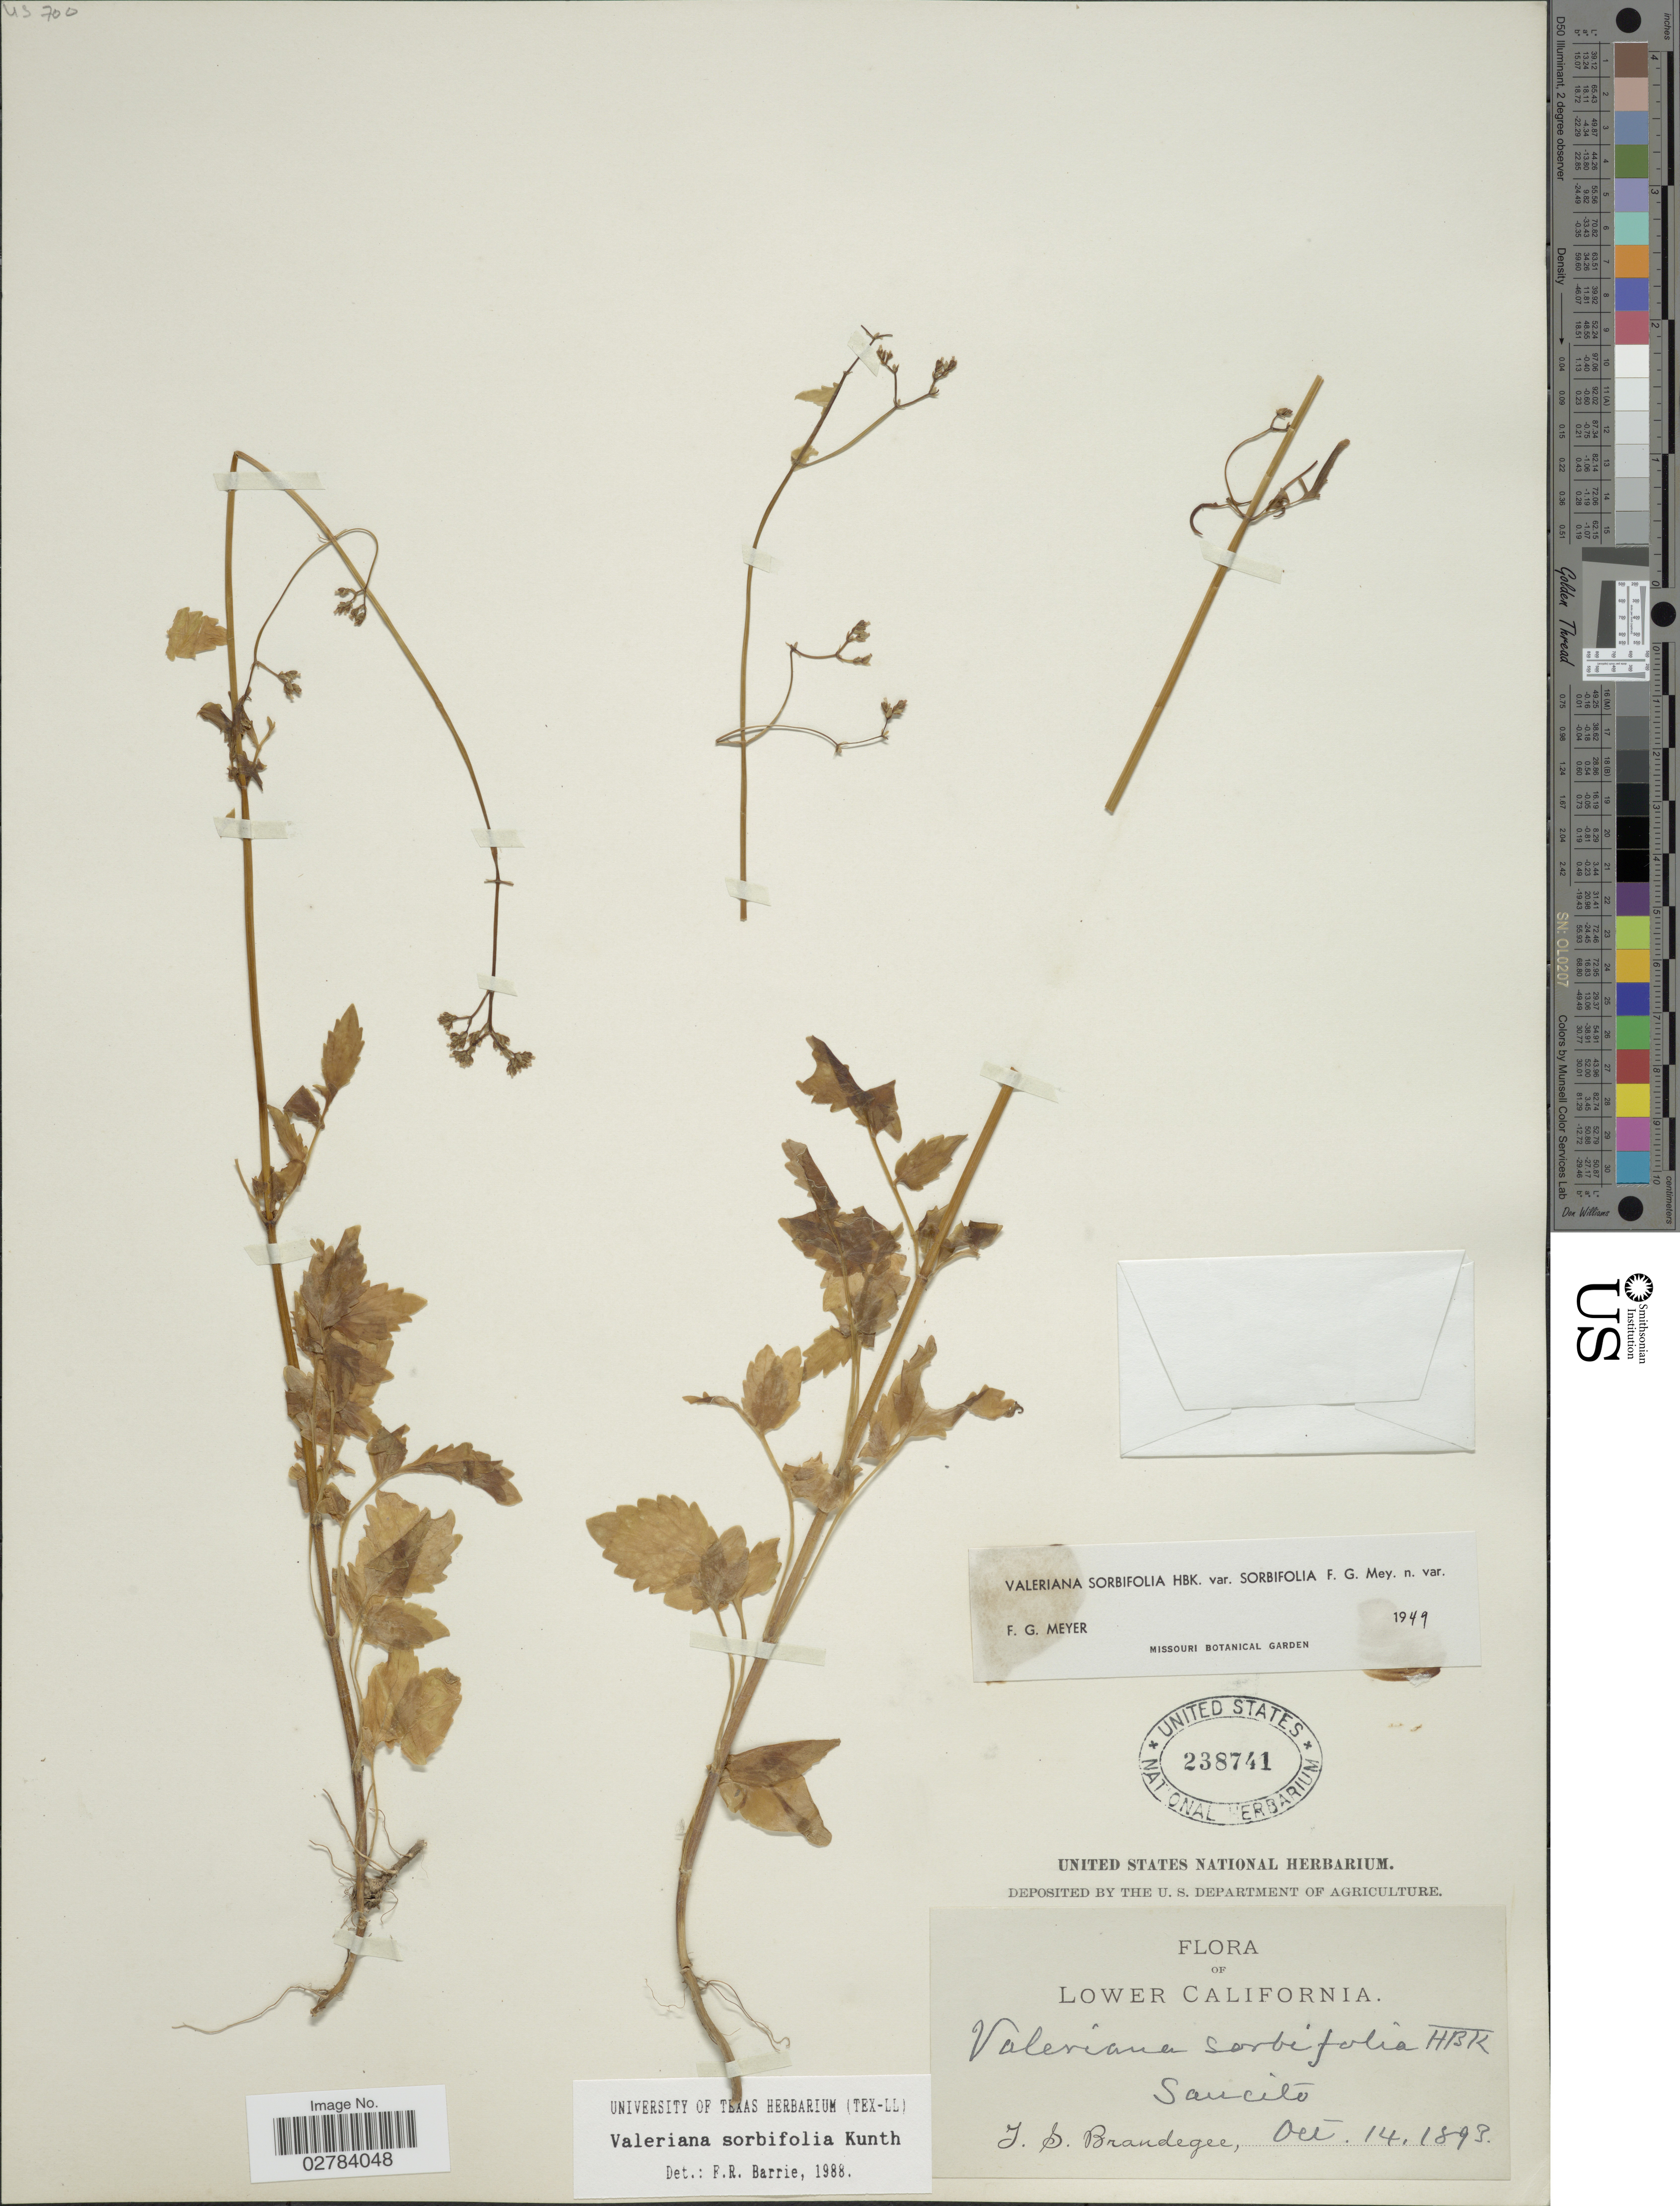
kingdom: Plantae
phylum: Tracheophyta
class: Magnoliopsida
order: Dipsacales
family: Caprifoliaceae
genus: Valeriana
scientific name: Valeriana sorbifolia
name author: Kunth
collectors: J. S. Brandegee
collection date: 1893-10-14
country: Mexico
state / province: Baja California Sur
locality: Lower California, Saucilo.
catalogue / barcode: US 238741